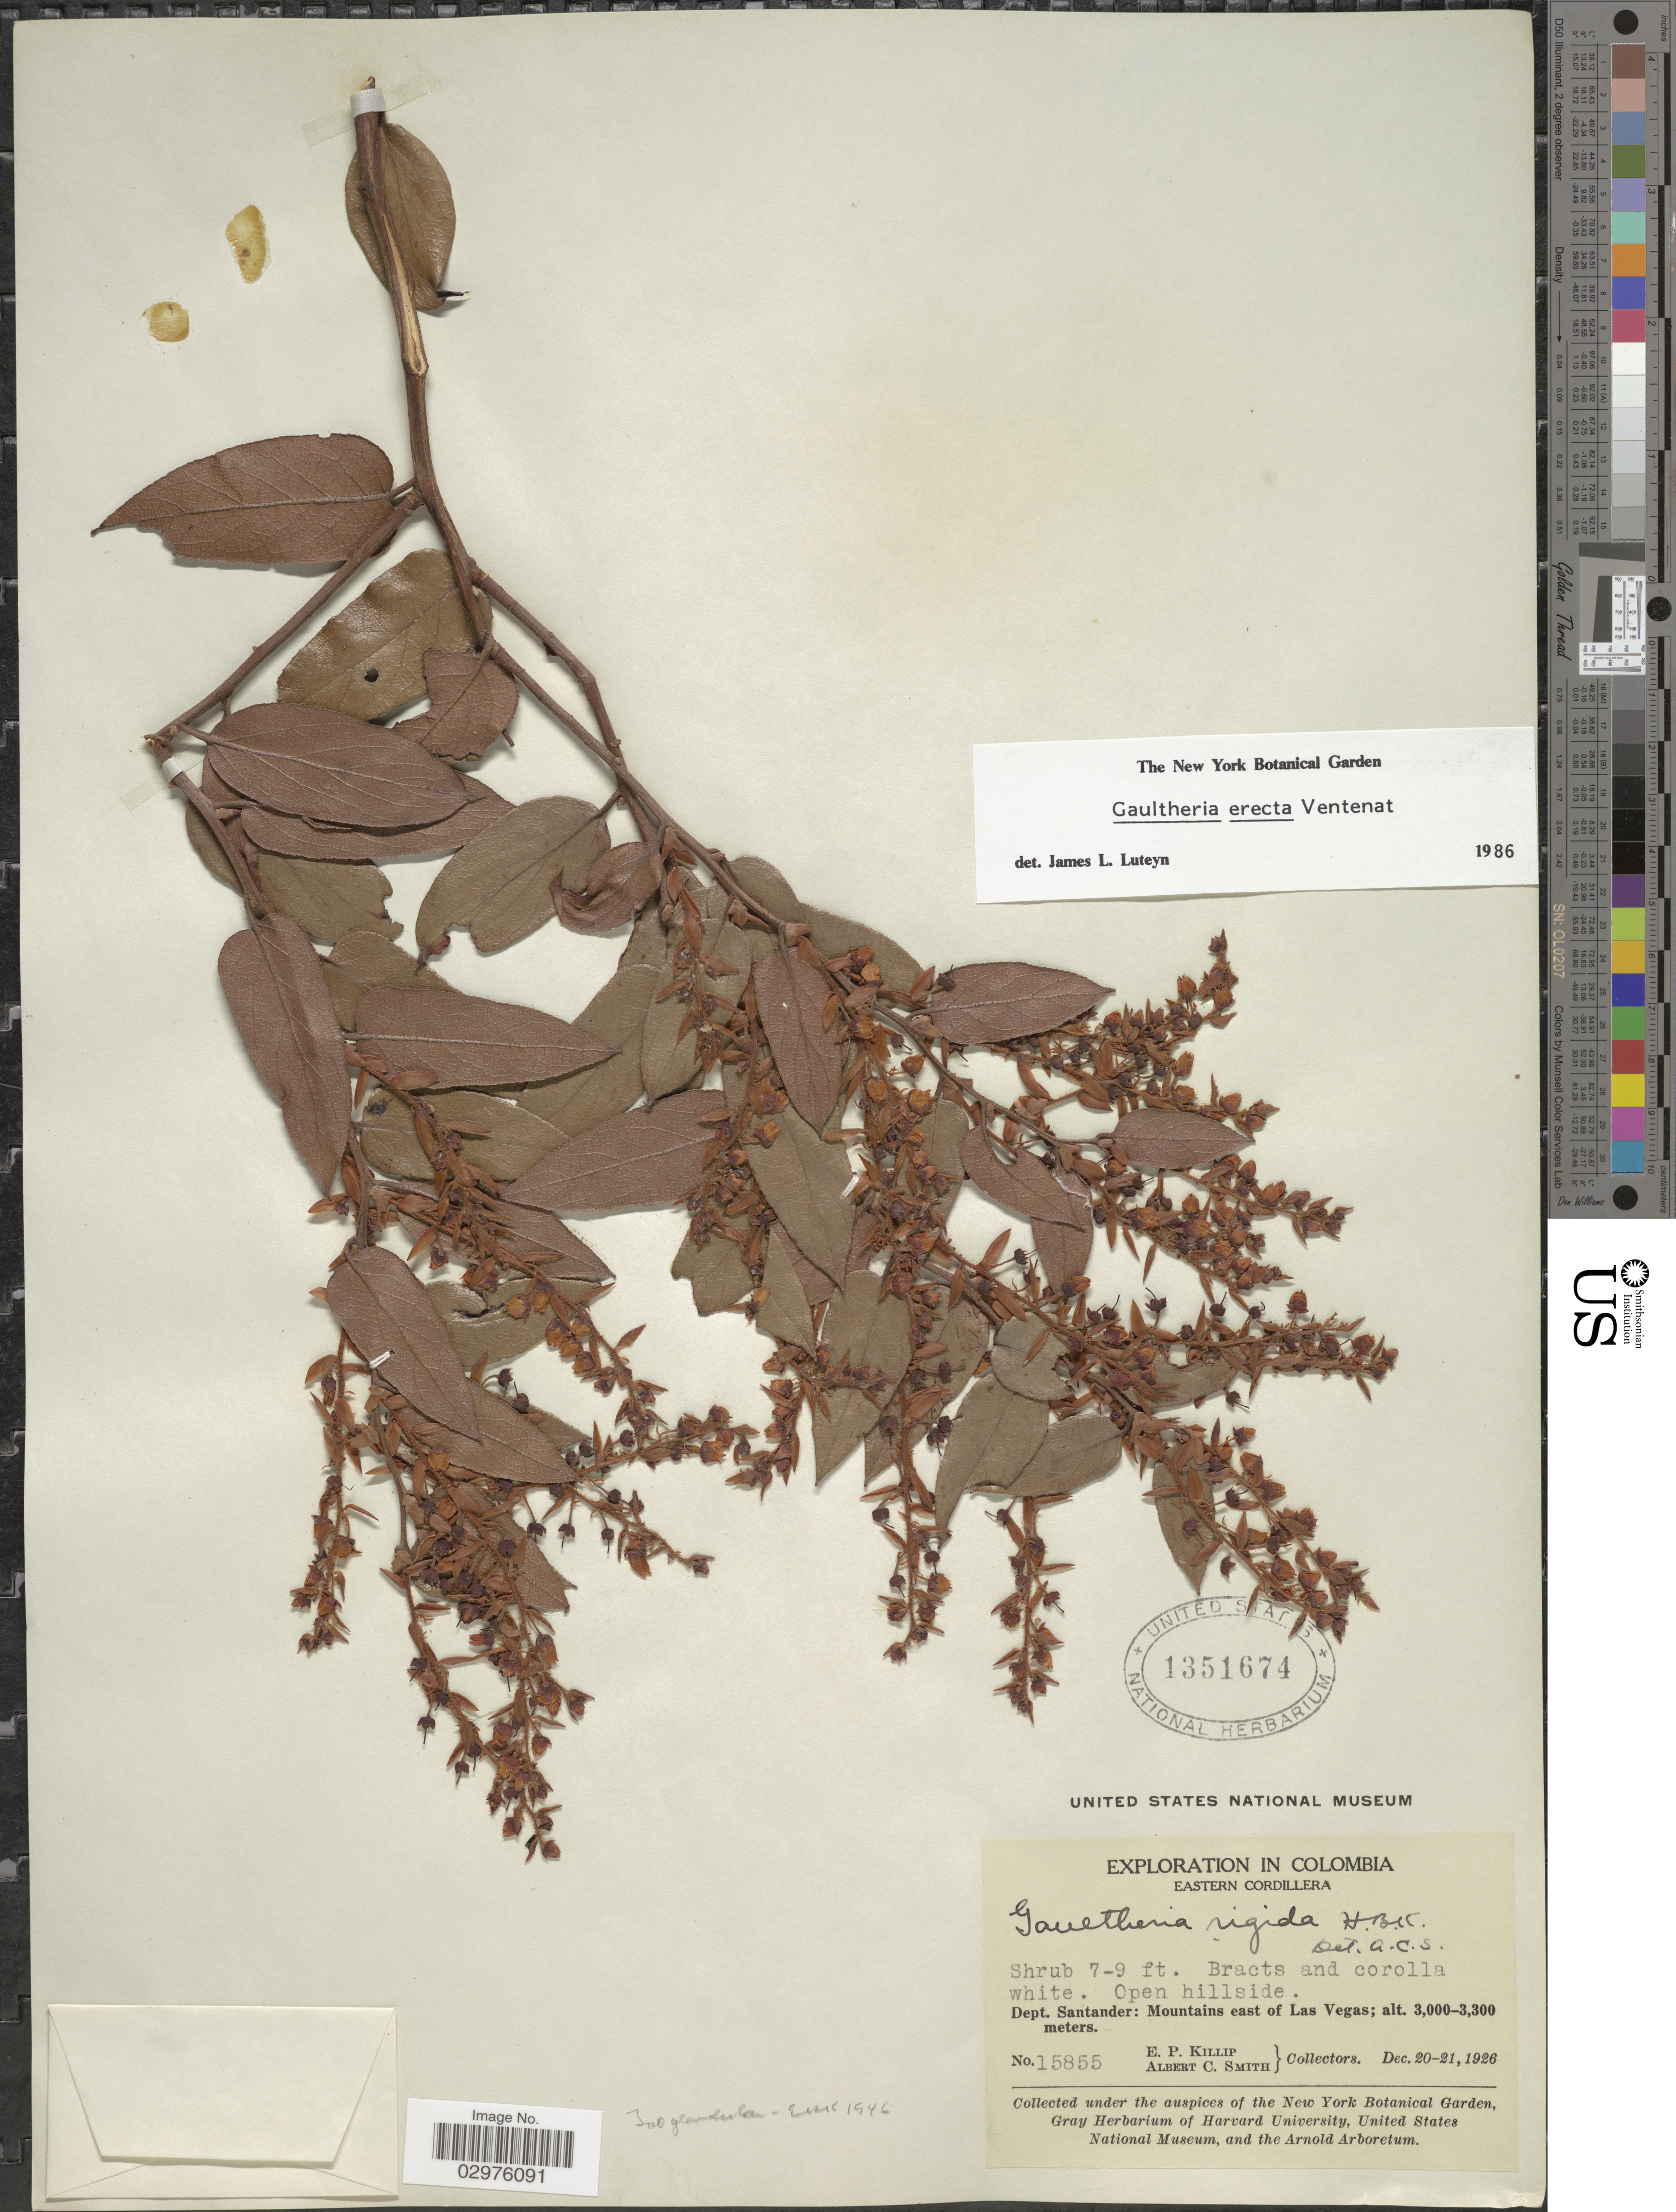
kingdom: Plantae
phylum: Tracheophyta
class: Magnoliopsida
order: Ericales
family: Ericaceae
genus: Gaultheria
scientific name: Gaultheria erecta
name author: Vent.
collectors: E. P. Killip & A. C. Smith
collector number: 15855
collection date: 1926-12-20/1926-12-21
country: Colombia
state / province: Santander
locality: Eastern Cordillera. Dept. Santander: Mountains east of Las Vegas.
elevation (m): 3000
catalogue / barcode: US 1351674